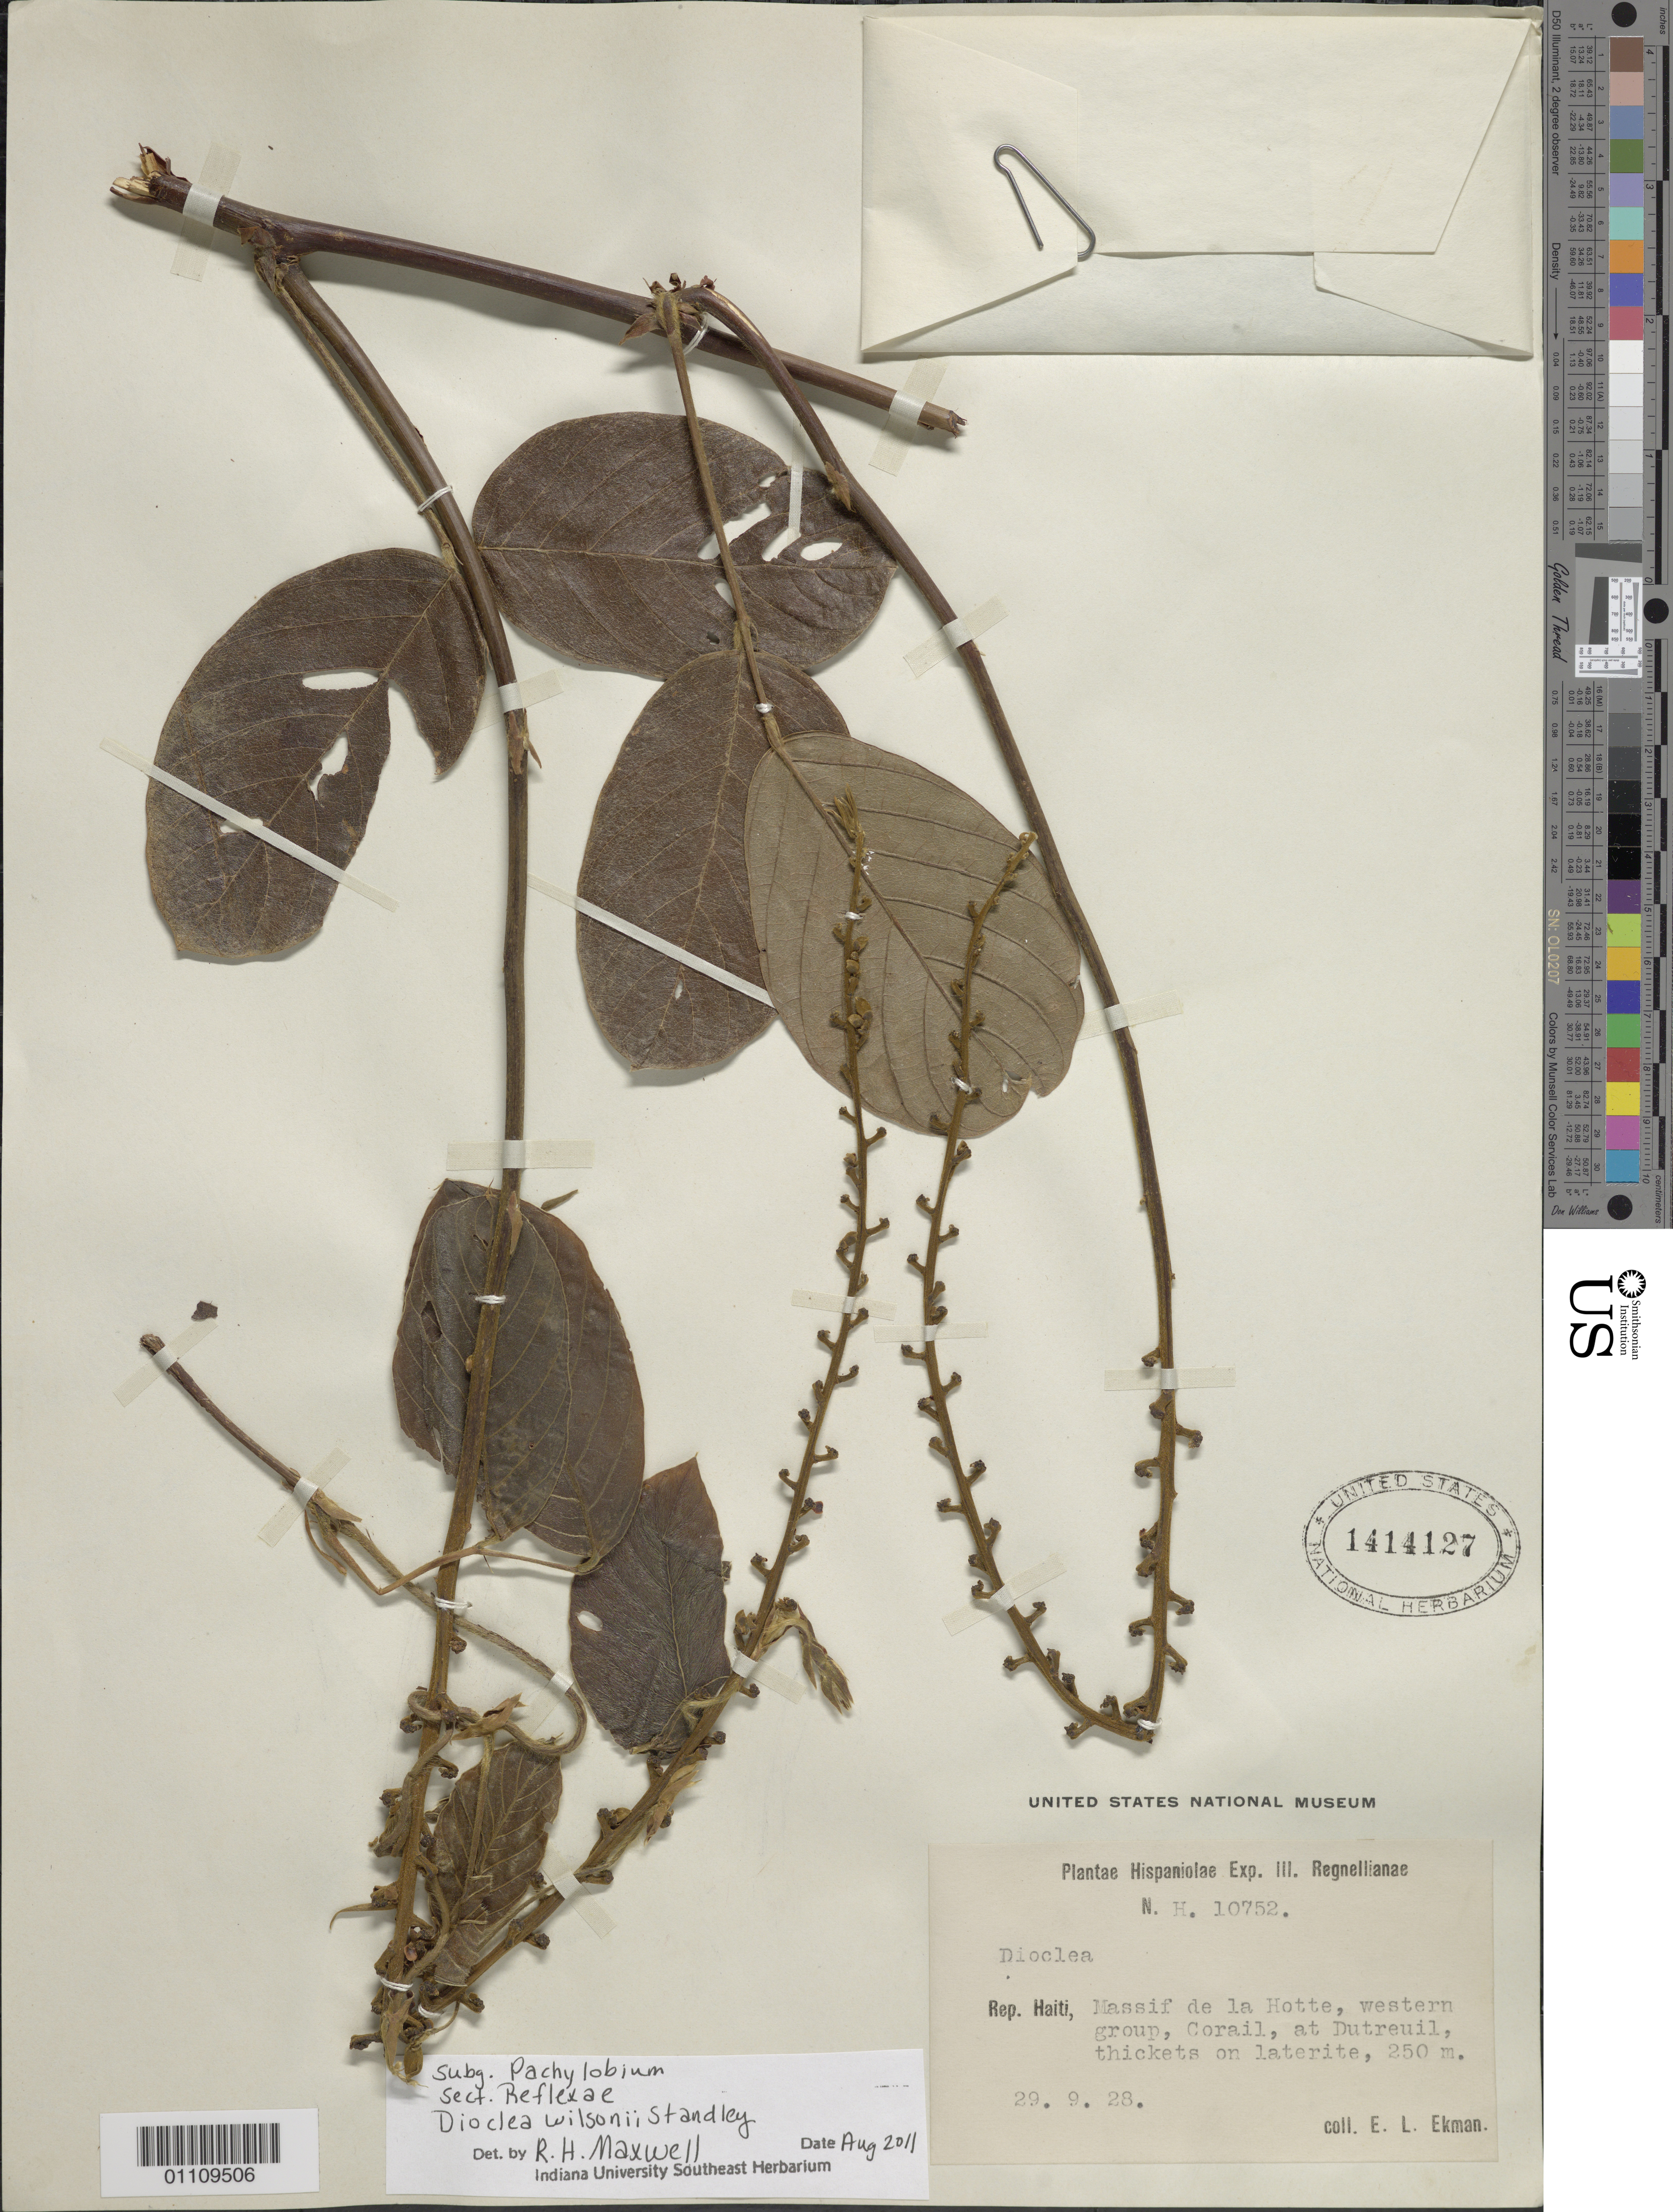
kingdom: Plantae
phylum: Tracheophyta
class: Magnoliopsida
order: Fabales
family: Fabaceae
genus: Macropsychanthus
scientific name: Macropsychanthus wilsonii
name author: (Standl.) L.P. Queiroz & Snak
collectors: E. L. Ekman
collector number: H 10752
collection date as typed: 29 Sep 1928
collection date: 1928-09-29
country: Haiti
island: Hispaniola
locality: Massif de la Hotte, western group, Corail, at Duetruil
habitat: Thickets on laterite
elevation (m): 250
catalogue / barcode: US 1414127